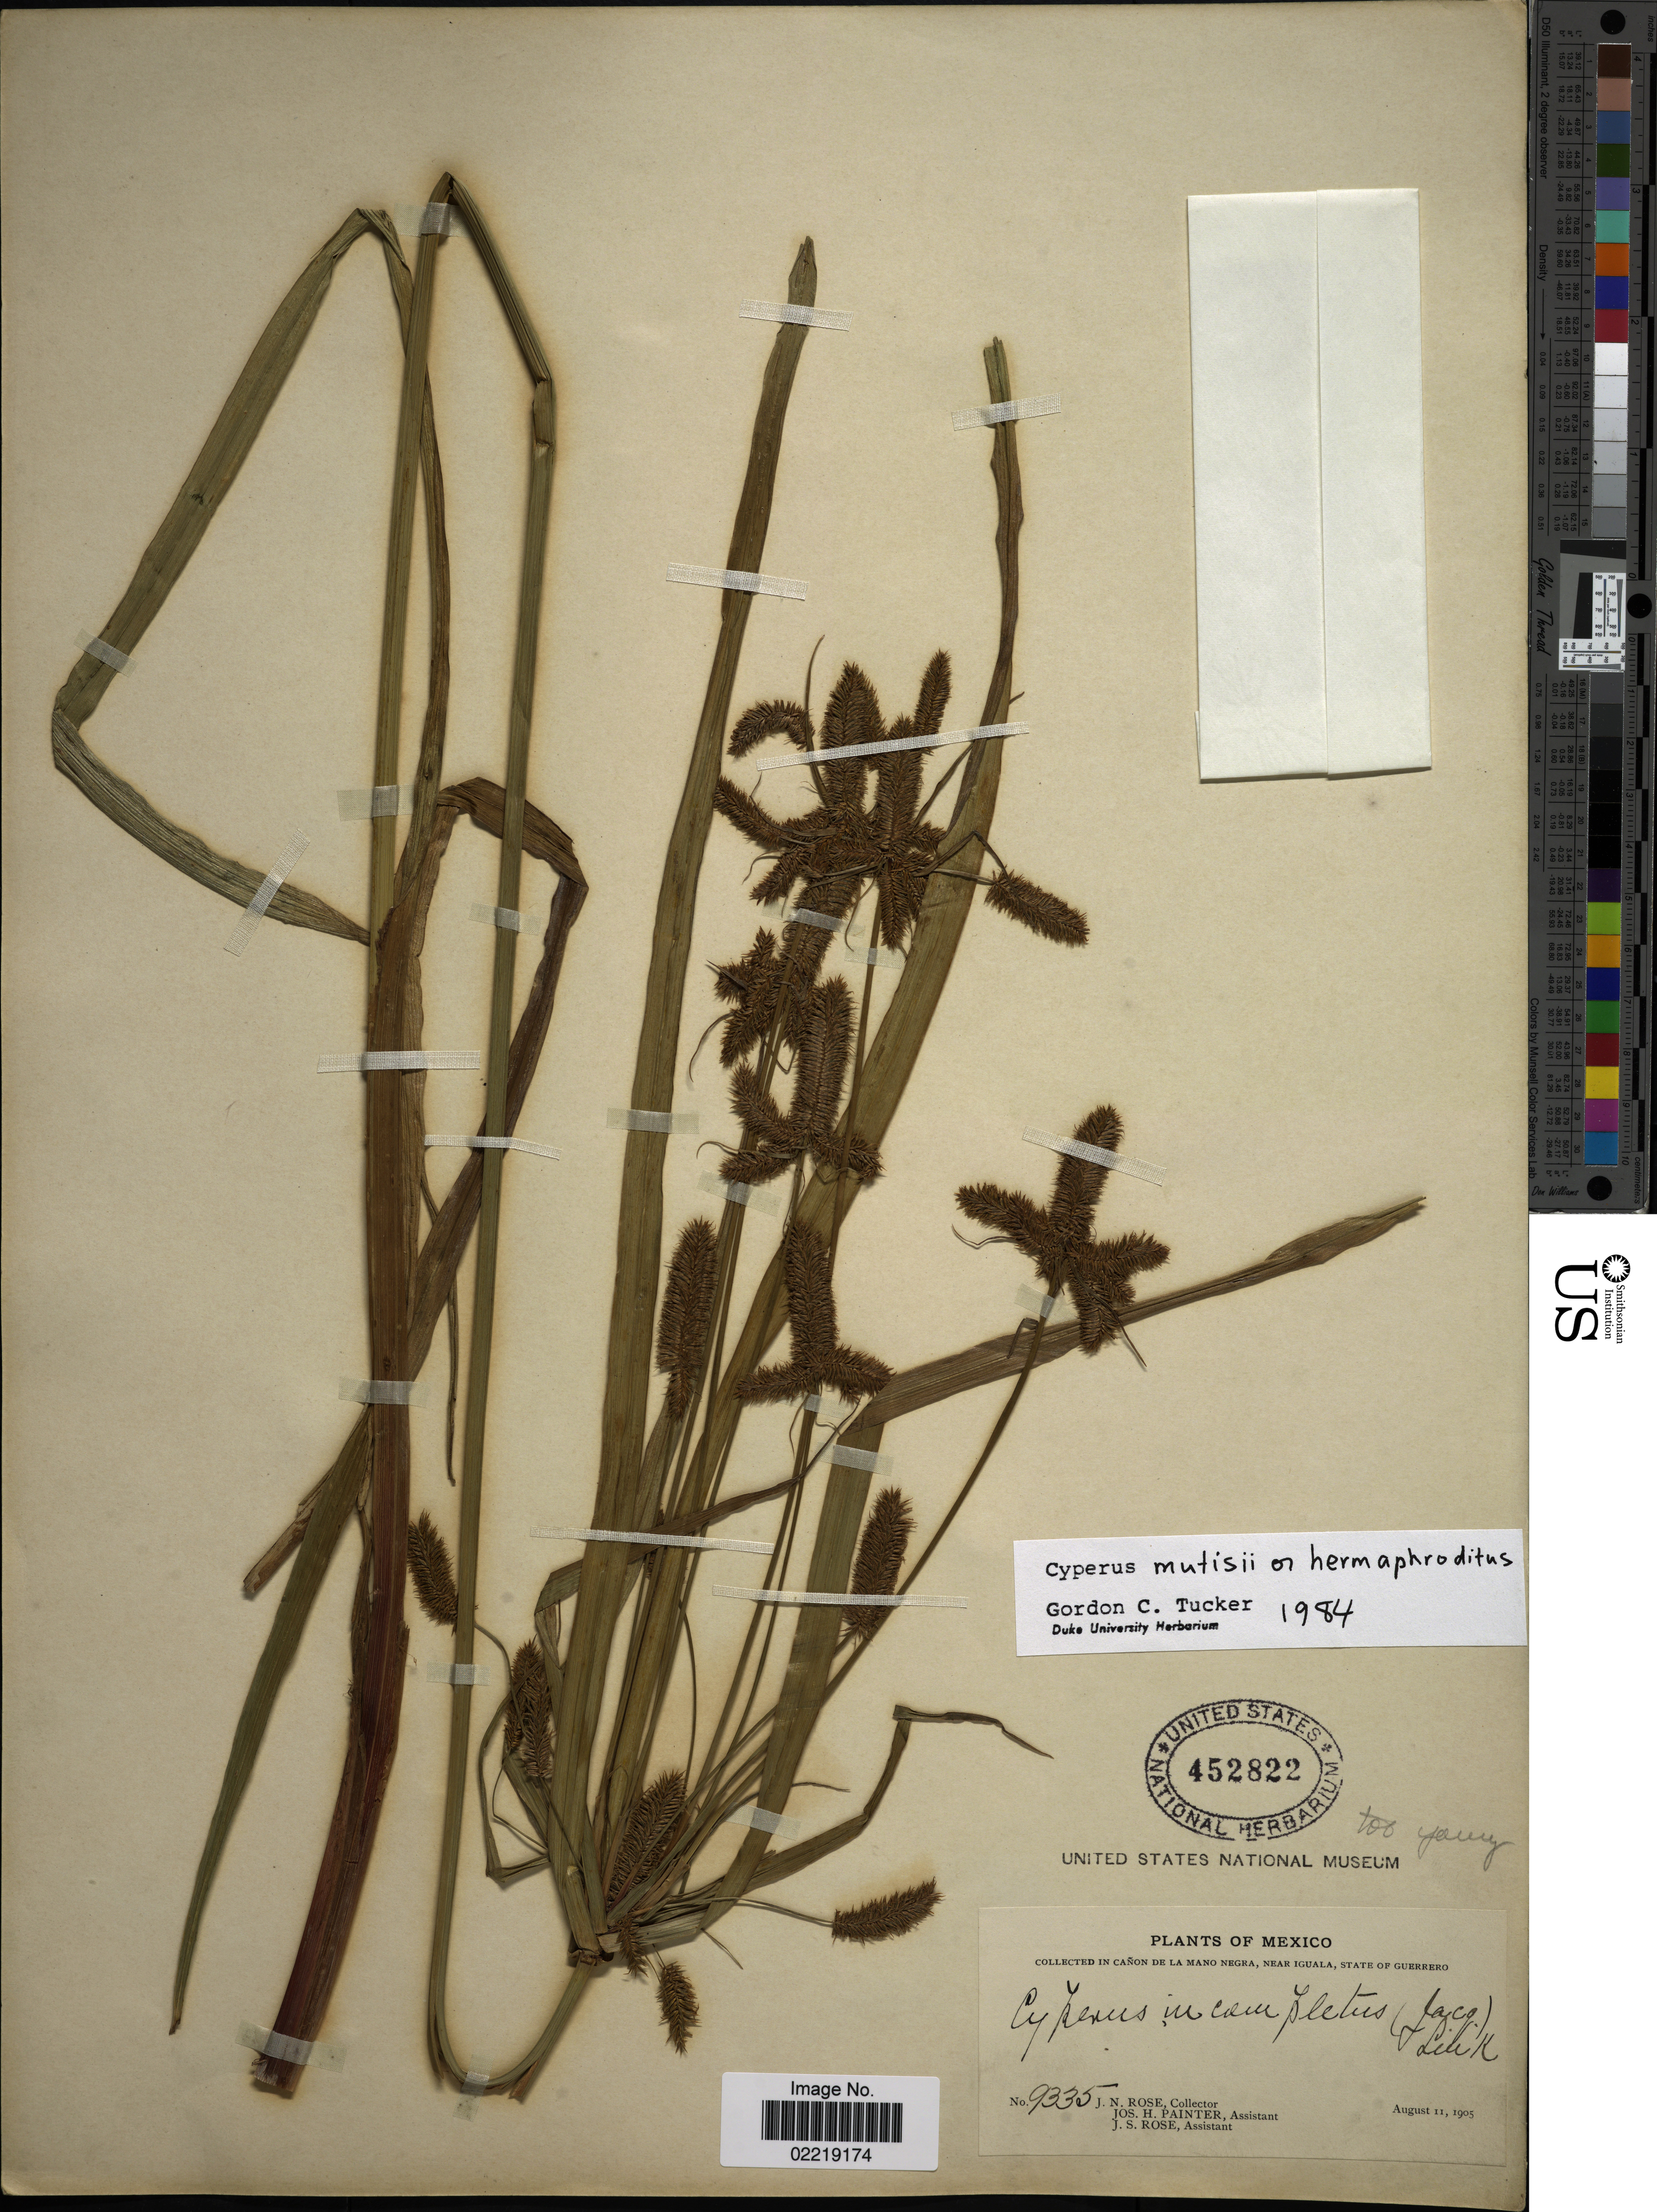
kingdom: Plantae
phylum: Tracheophyta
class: Liliopsida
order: Poales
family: Cyperaceae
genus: Cyperus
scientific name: Cyperus mutisii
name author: (Kunth) Andersson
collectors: J. N. Rose, J. H. Painter & J. S. Rose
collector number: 9335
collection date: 1905-08-11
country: Mexico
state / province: Guerrero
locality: Canon de La Mano Negra, near Iguala, State of Guerrero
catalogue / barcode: US 452822